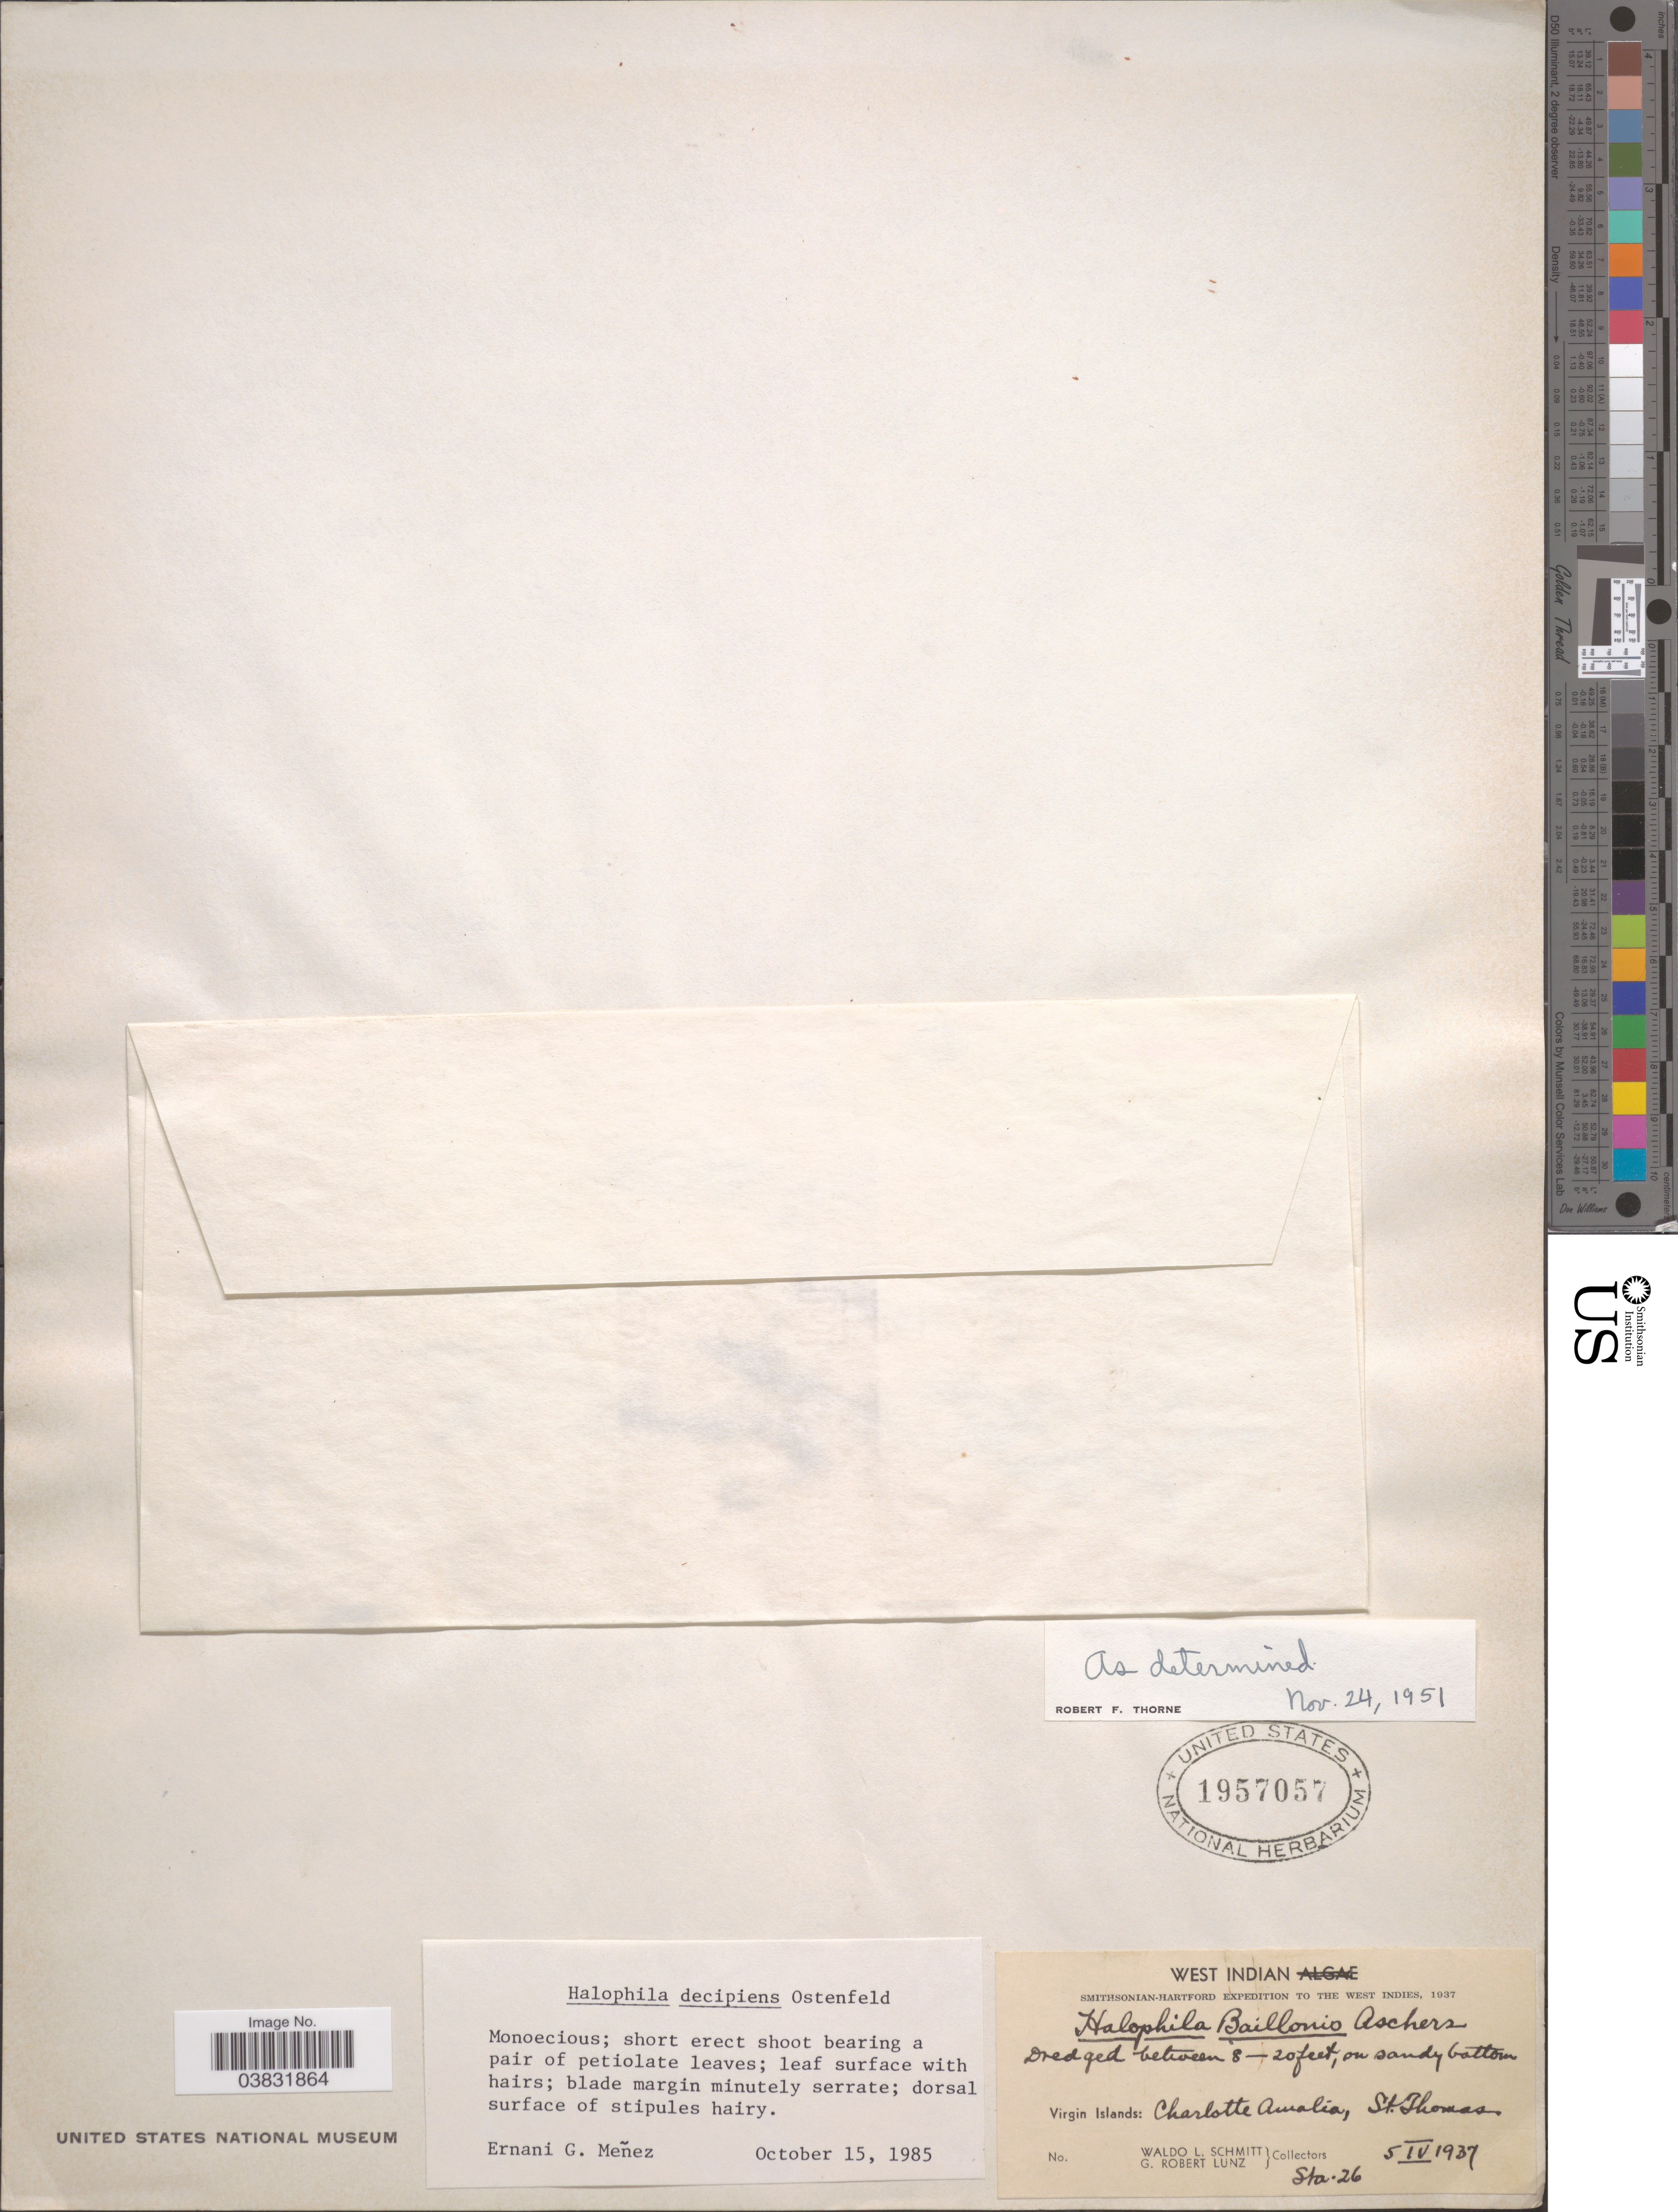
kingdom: Plantae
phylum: Tracheophyta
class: Liliopsida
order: Alismatales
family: Hydrocharitaceae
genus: Halophila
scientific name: Halophila decipiens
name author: Ostenf.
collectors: W. L. Schmitt & G. Lunz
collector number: Sta.26?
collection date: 1937-04-05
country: U.S. Virgin Islands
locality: West Indian. The West Indies. Virgin Islands: Charlotte Amalia, St. Thomas.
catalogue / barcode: US 1957057